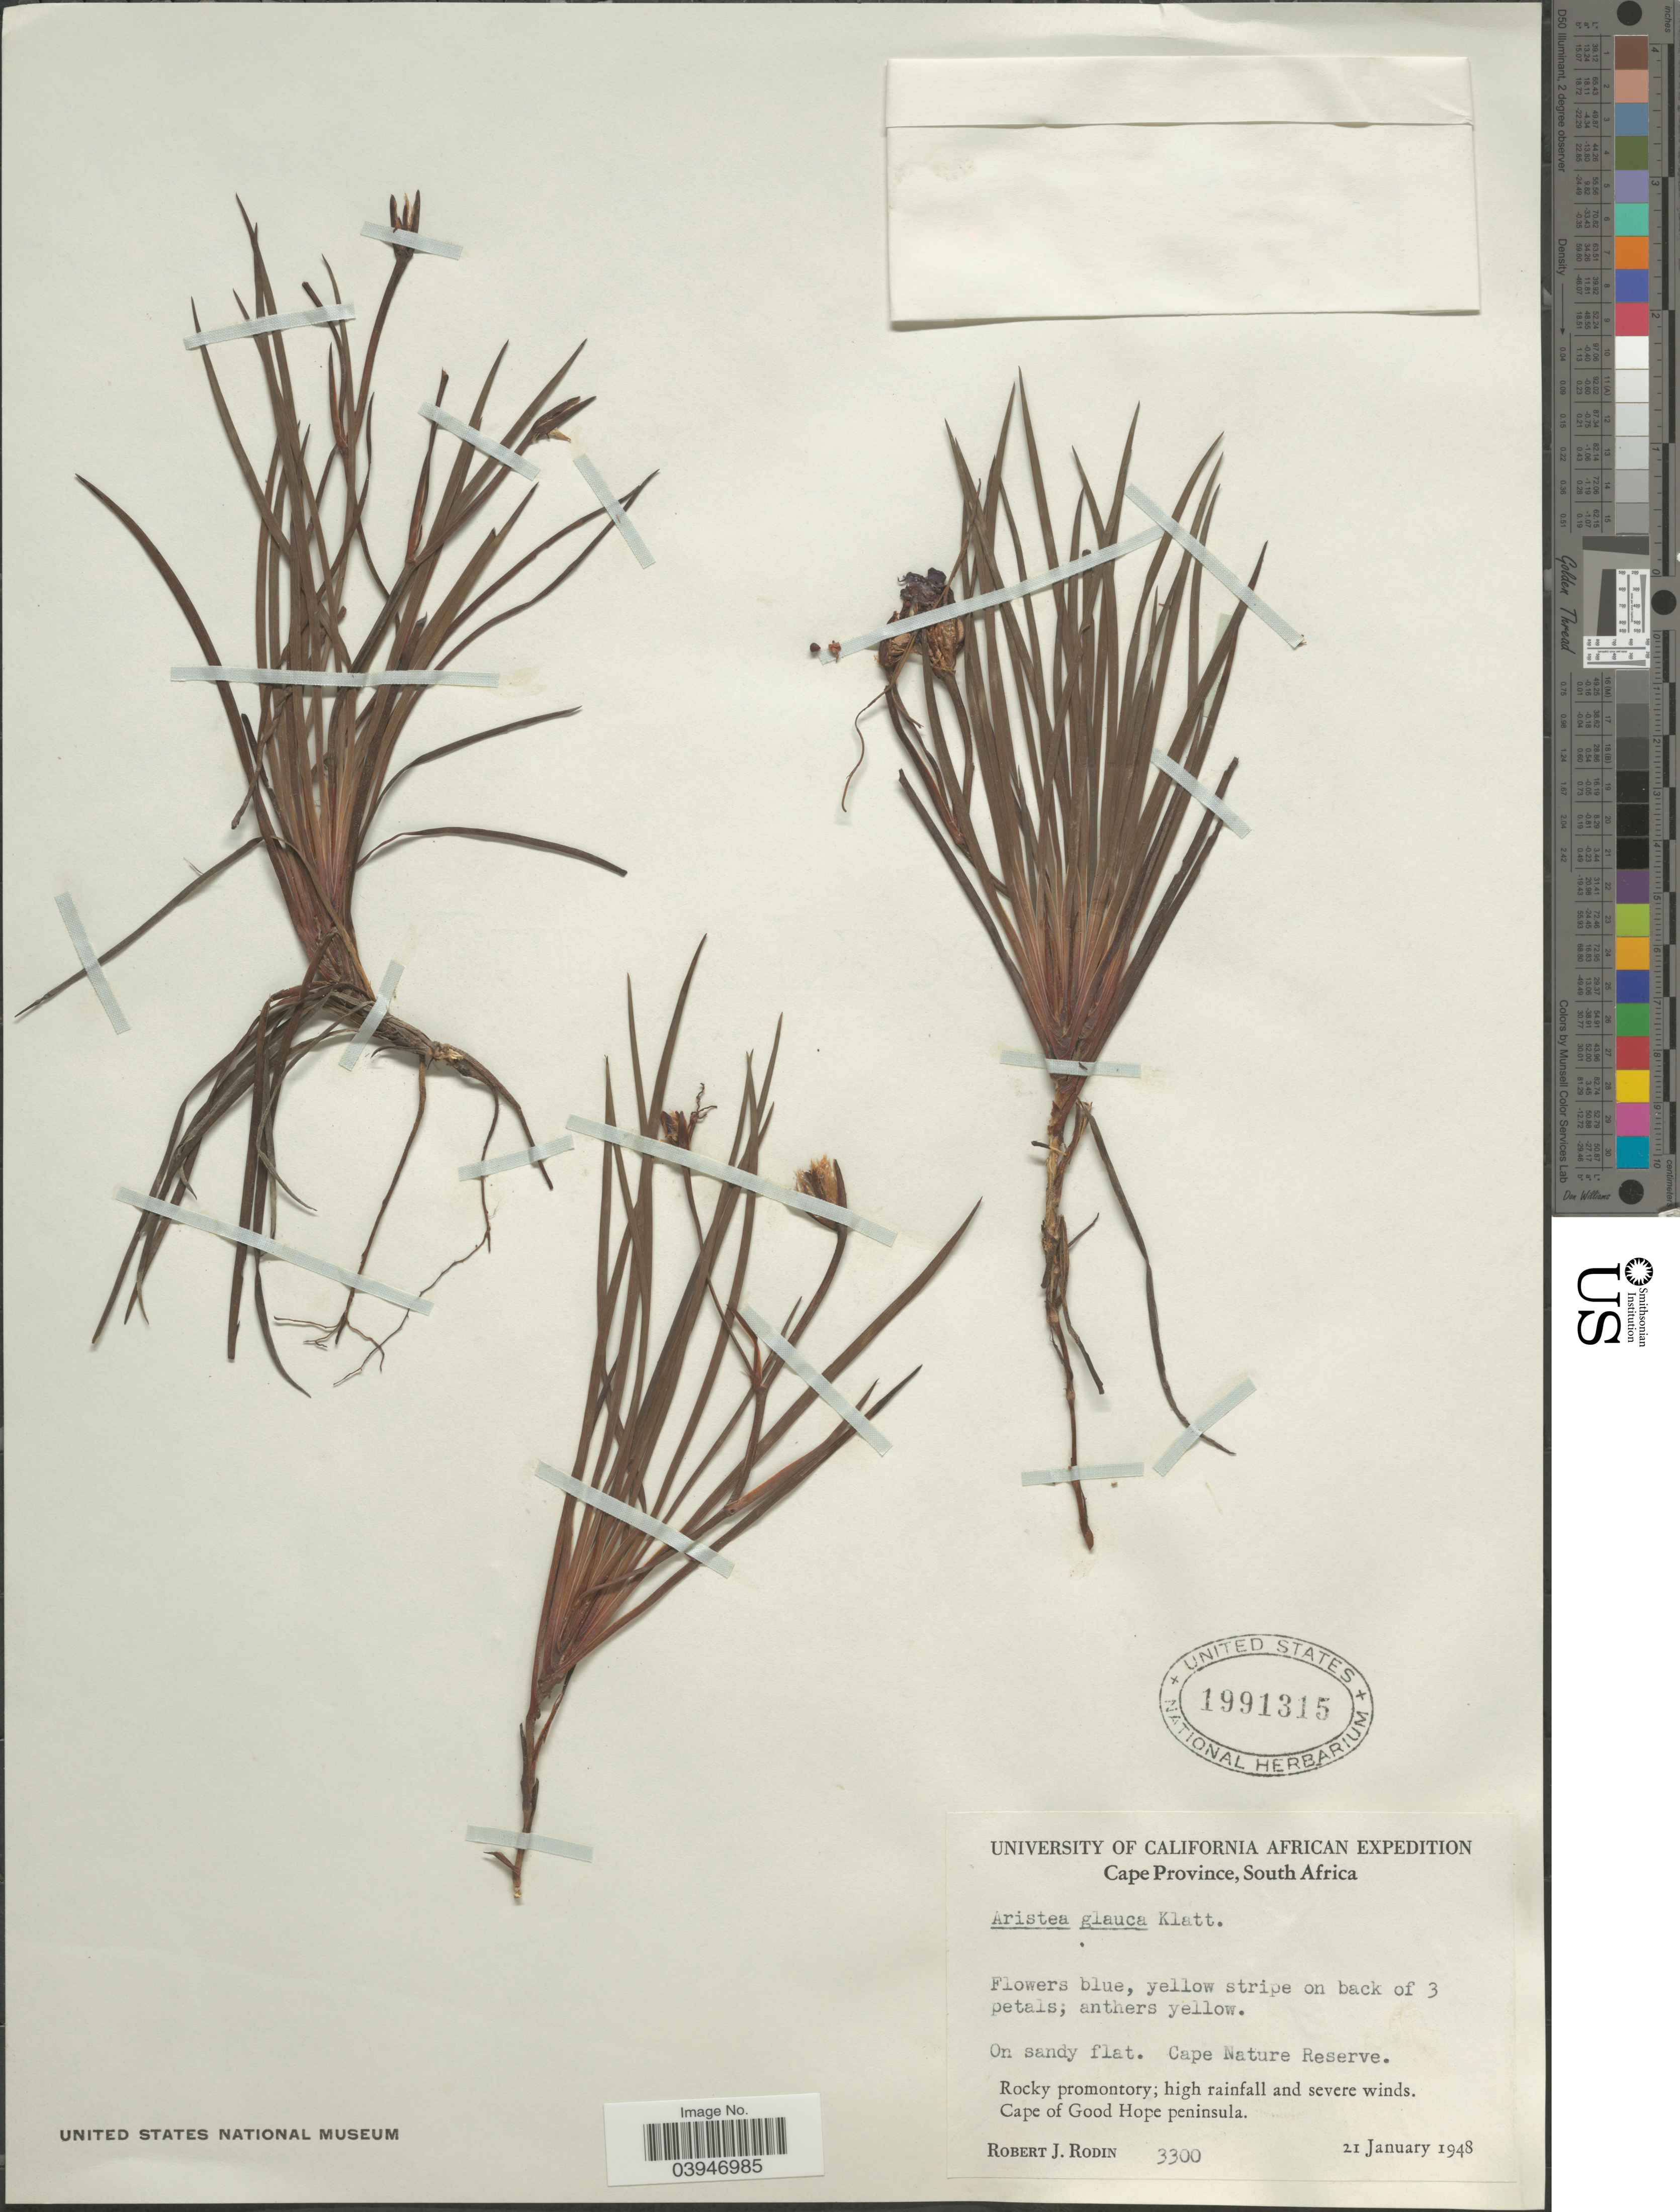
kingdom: Plantae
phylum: Tracheophyta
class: Liliopsida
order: Asparagales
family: Iridaceae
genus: Aristea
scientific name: Aristea glauca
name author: Klatt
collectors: R. J. Rodin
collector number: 3300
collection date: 1948-01-21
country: South Africa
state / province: Western Cape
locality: Cape Nature Reserve. Cape of Good Hope peninsula.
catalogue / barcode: US 1991315